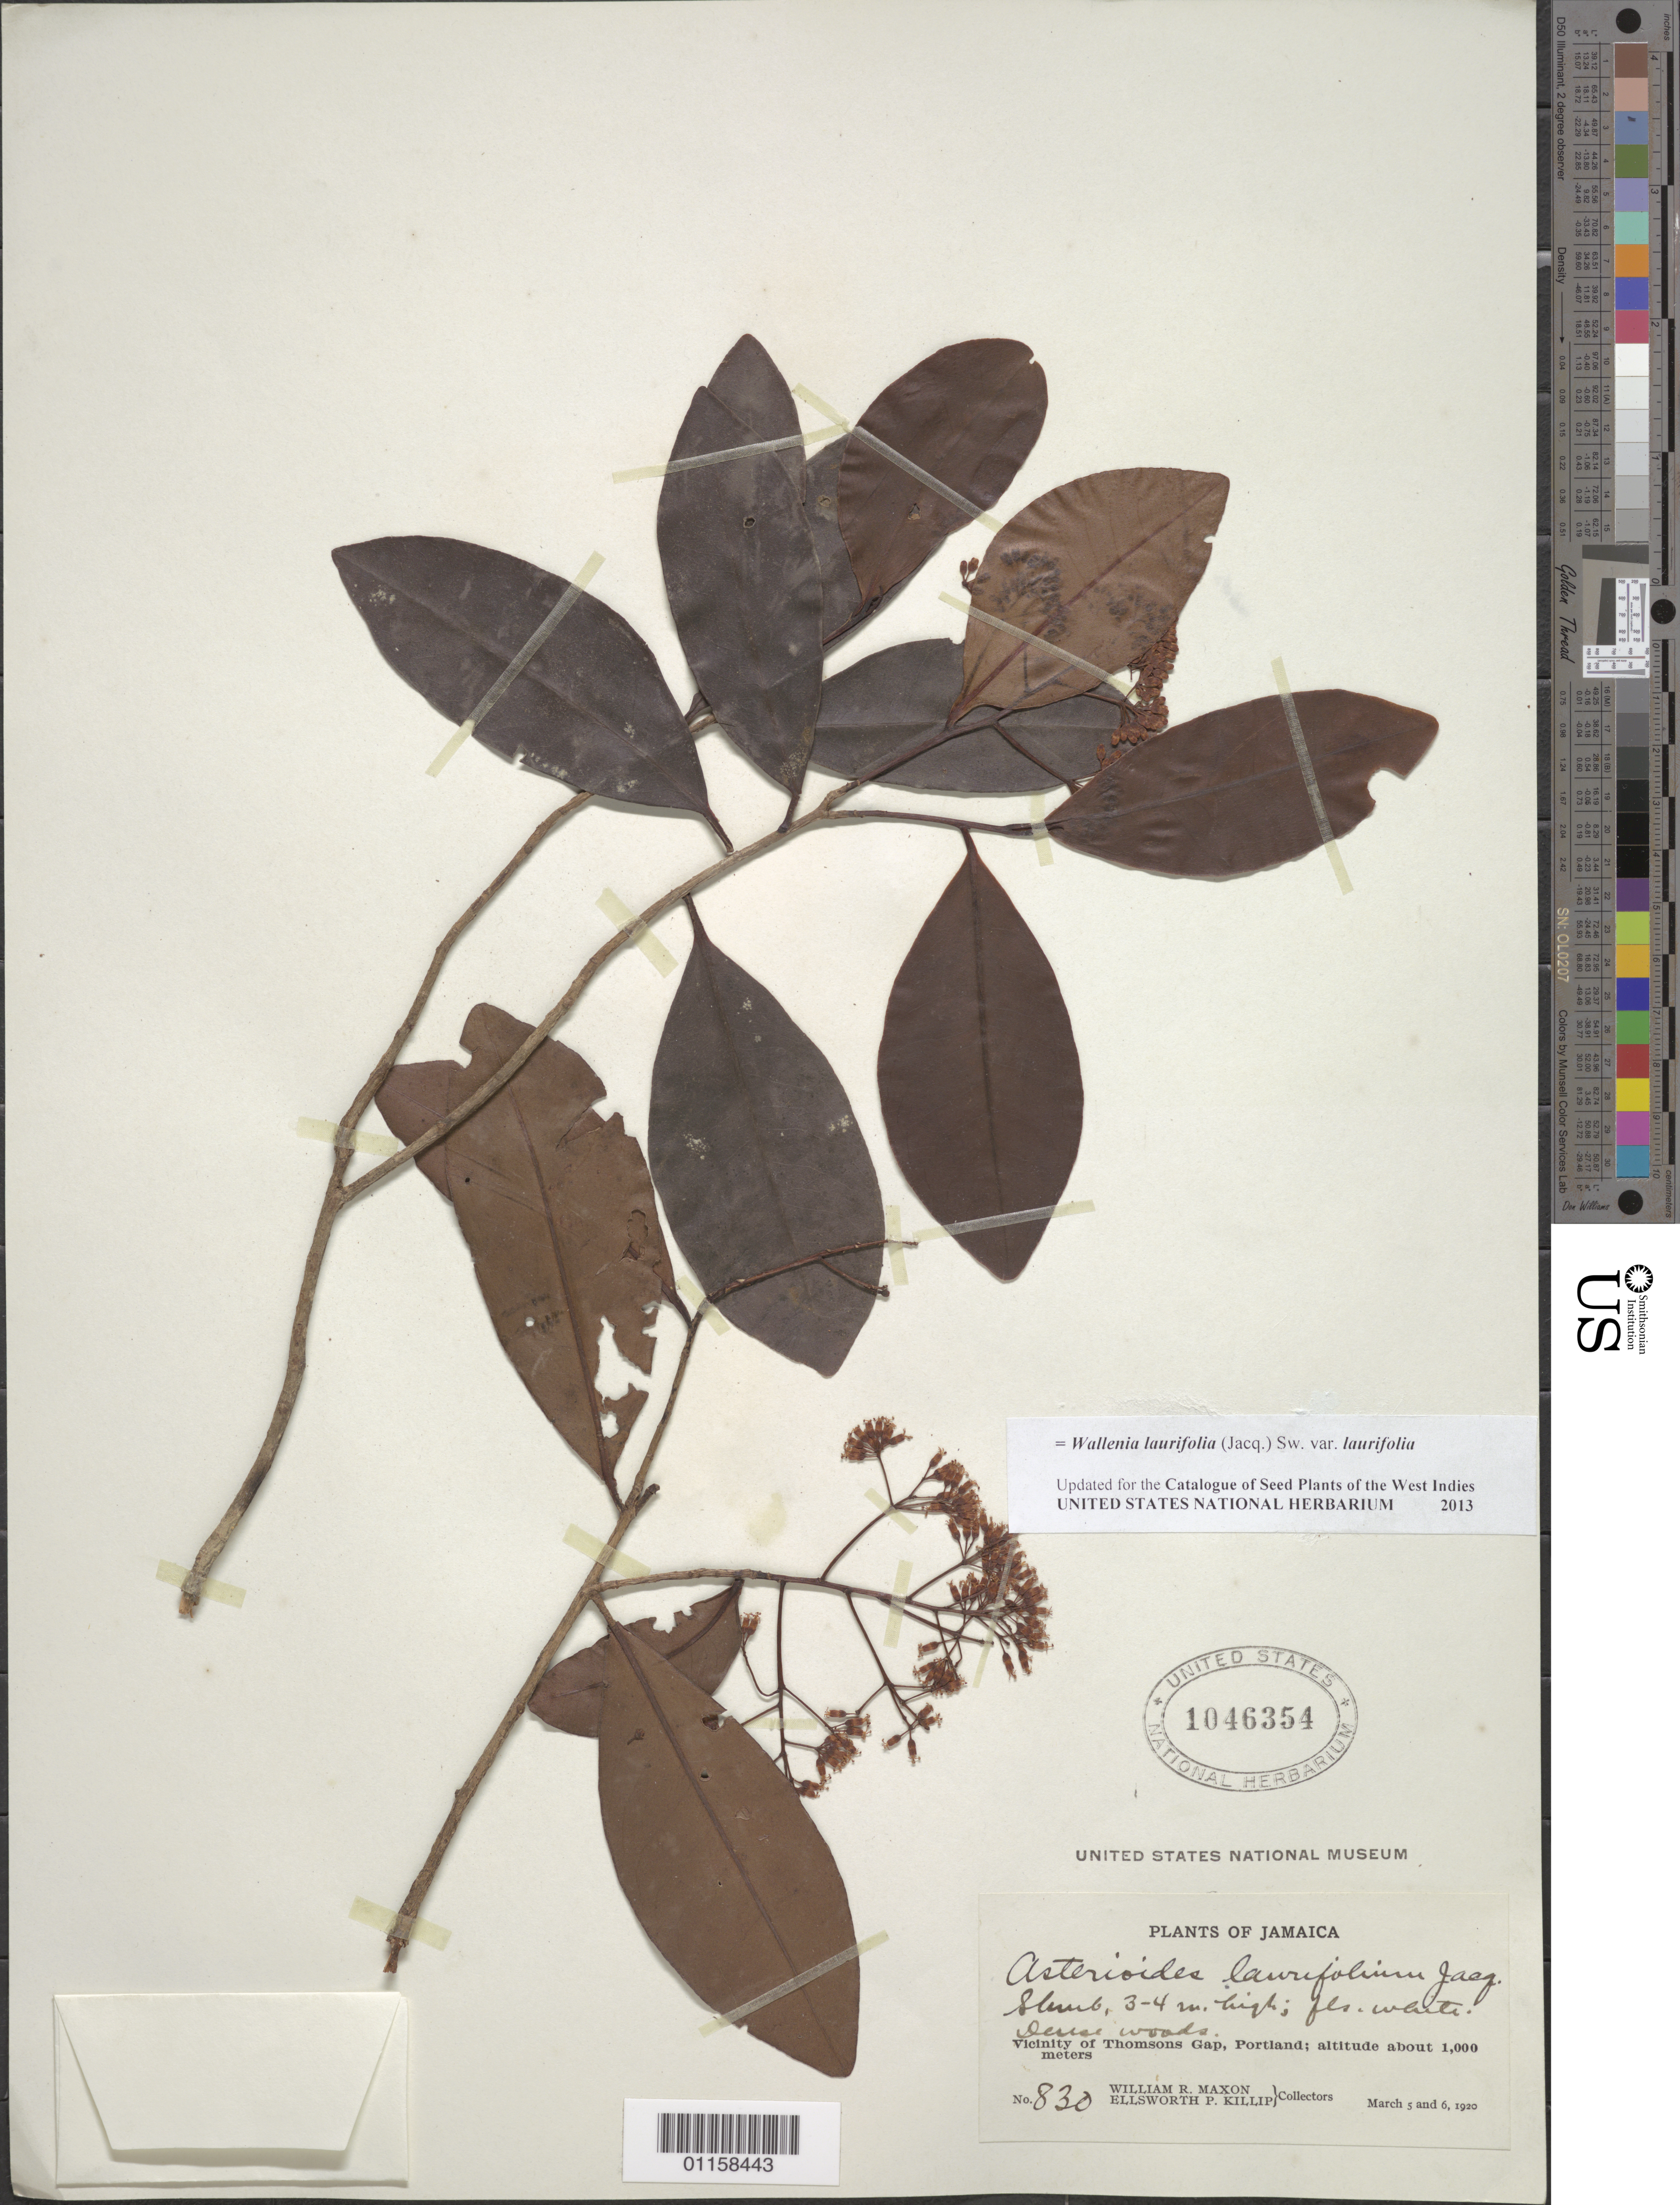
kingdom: Plantae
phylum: Tracheophyta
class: Magnoliopsida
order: Ericales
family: Primulaceae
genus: Wallenia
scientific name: Wallenia laurifolia var. laurifolia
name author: (Jacq.) Sw.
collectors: W. R. Maxon & E. P. Killip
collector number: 830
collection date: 1920-03-05/1920-03-06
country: Jamaica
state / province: Portland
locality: Thomsons Gap, vicinity.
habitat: Dense woods.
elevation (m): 1000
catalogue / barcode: US 1046354